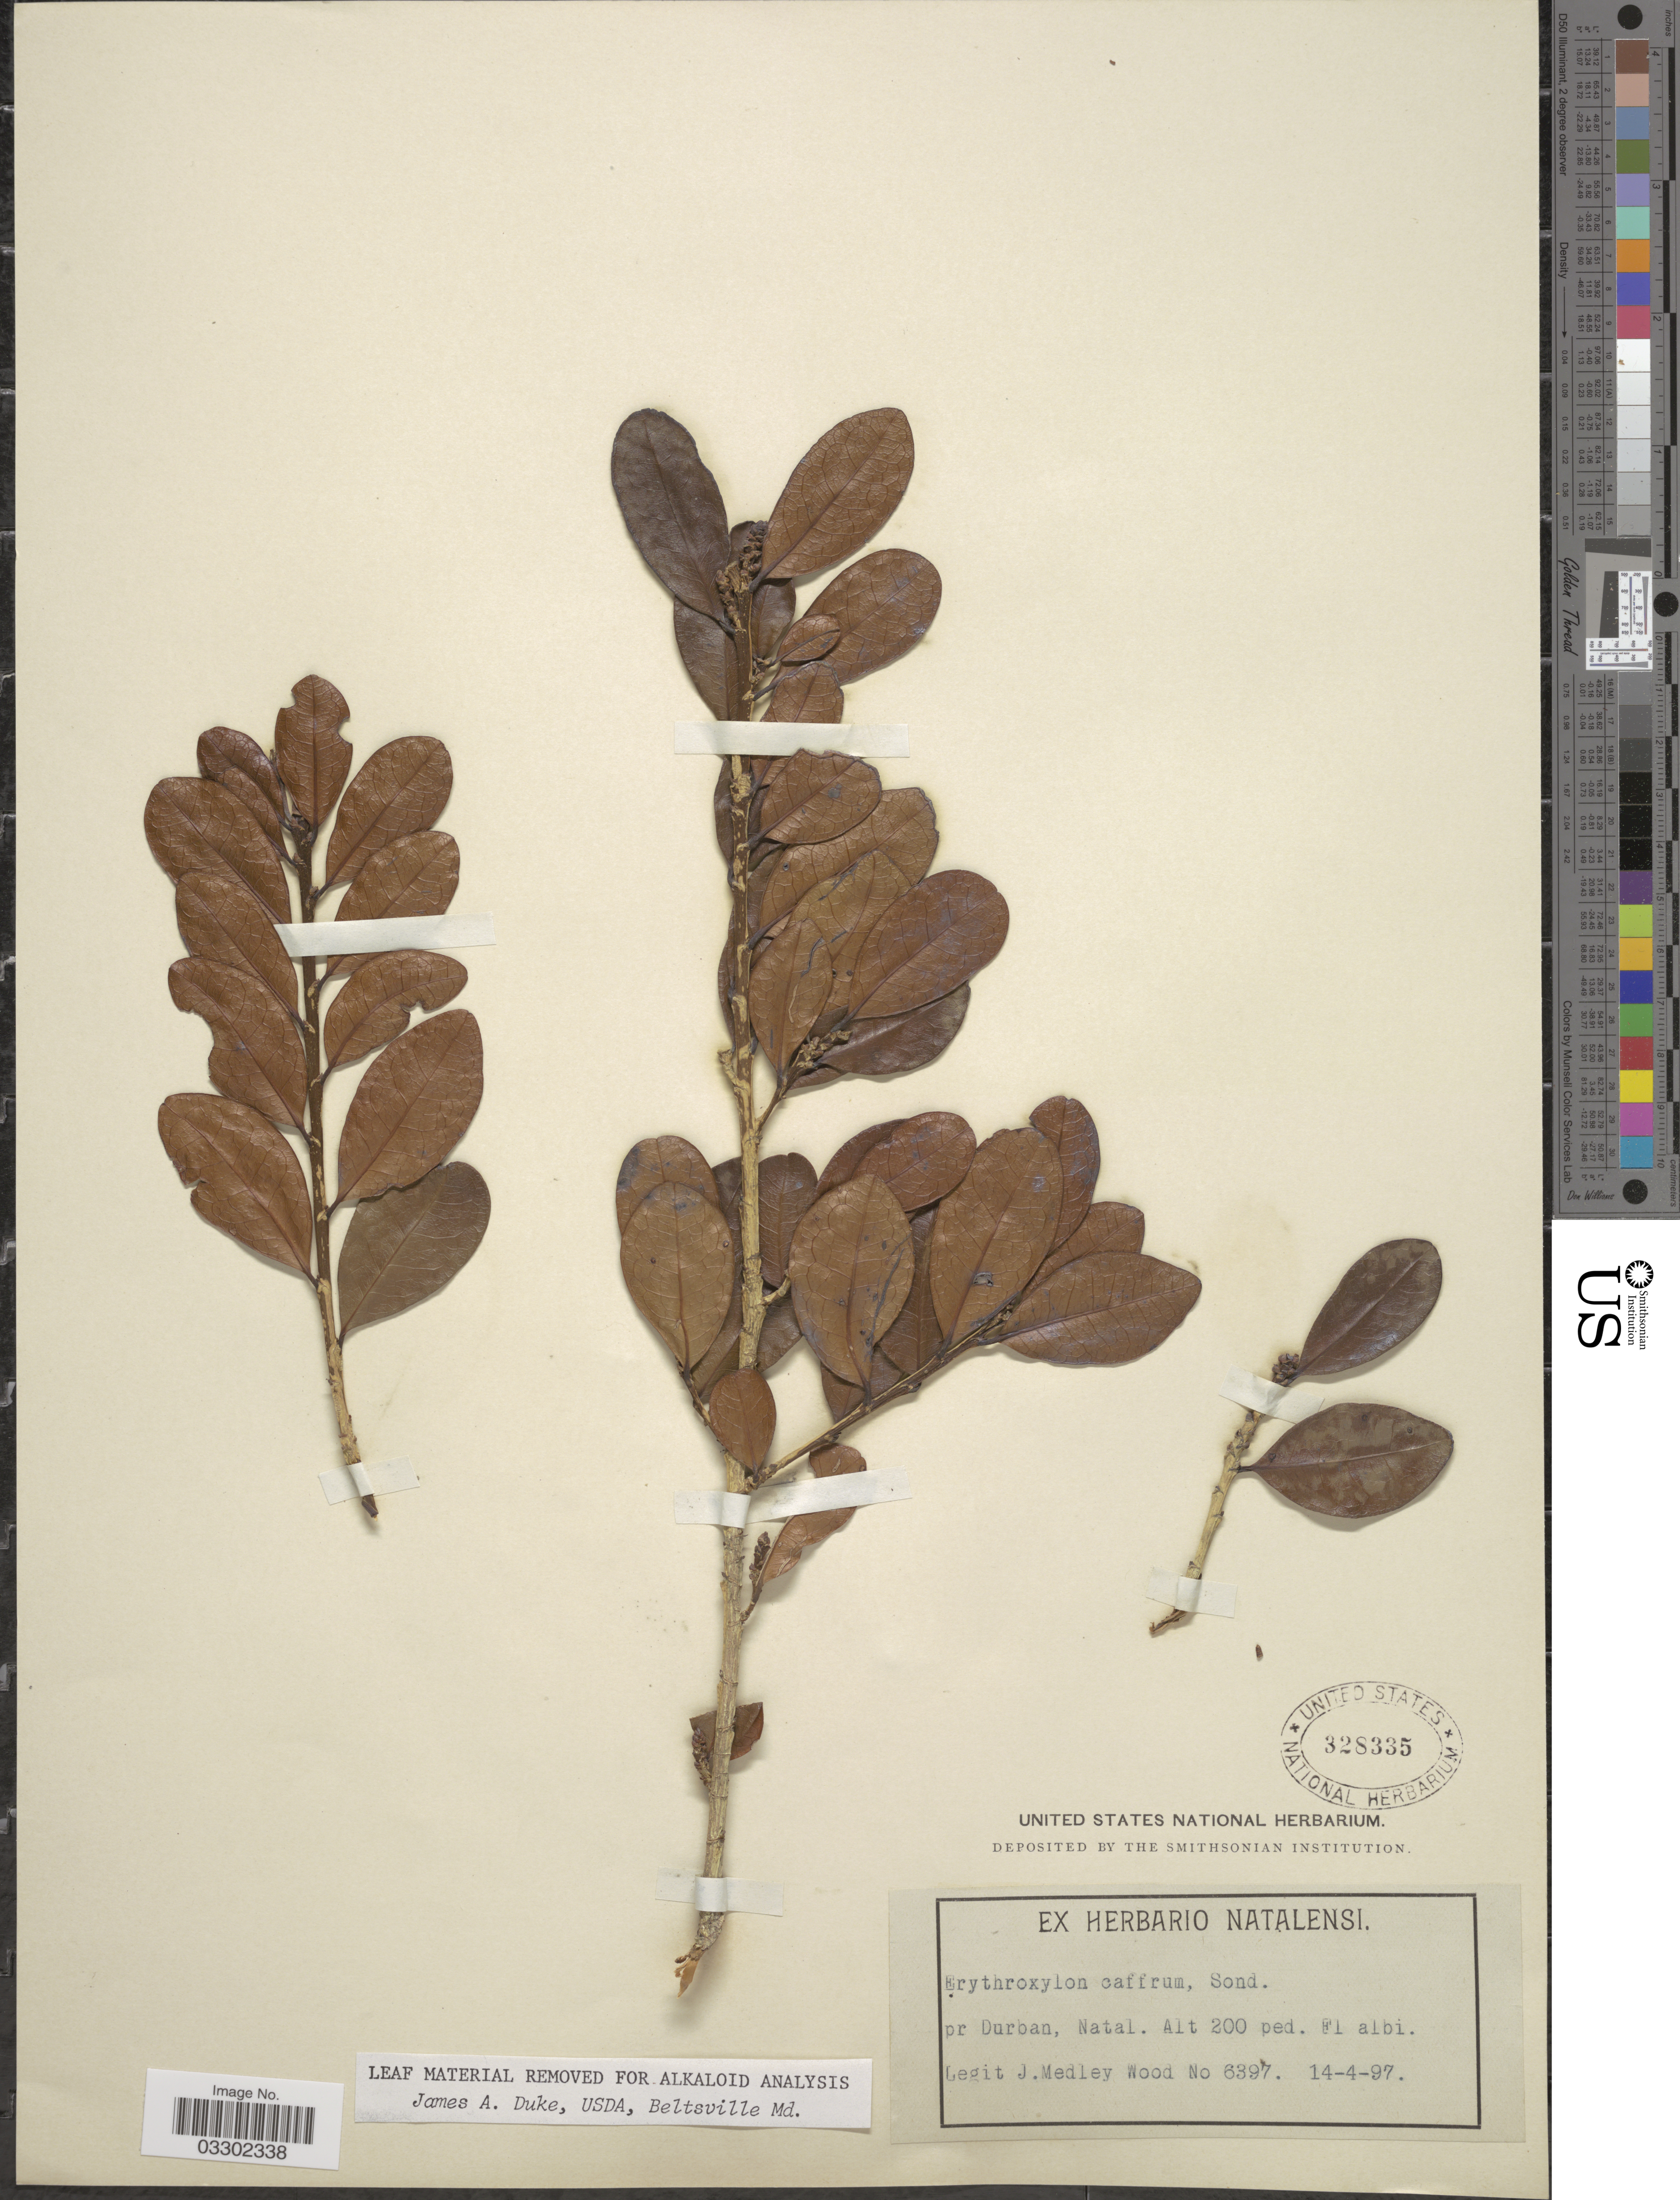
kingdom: Plantae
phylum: Tracheophyta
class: Magnoliopsida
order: Malpighiales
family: Erythroxylaceae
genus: Erythroxylum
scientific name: Erythroxylum caffrum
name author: Sond.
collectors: J. Medley Wood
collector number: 6397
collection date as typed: Transcribed d/m/y: 14/4/97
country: South Africa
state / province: KwaZulu-Natal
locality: Pr Durban, Natal.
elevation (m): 61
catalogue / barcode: US 328335